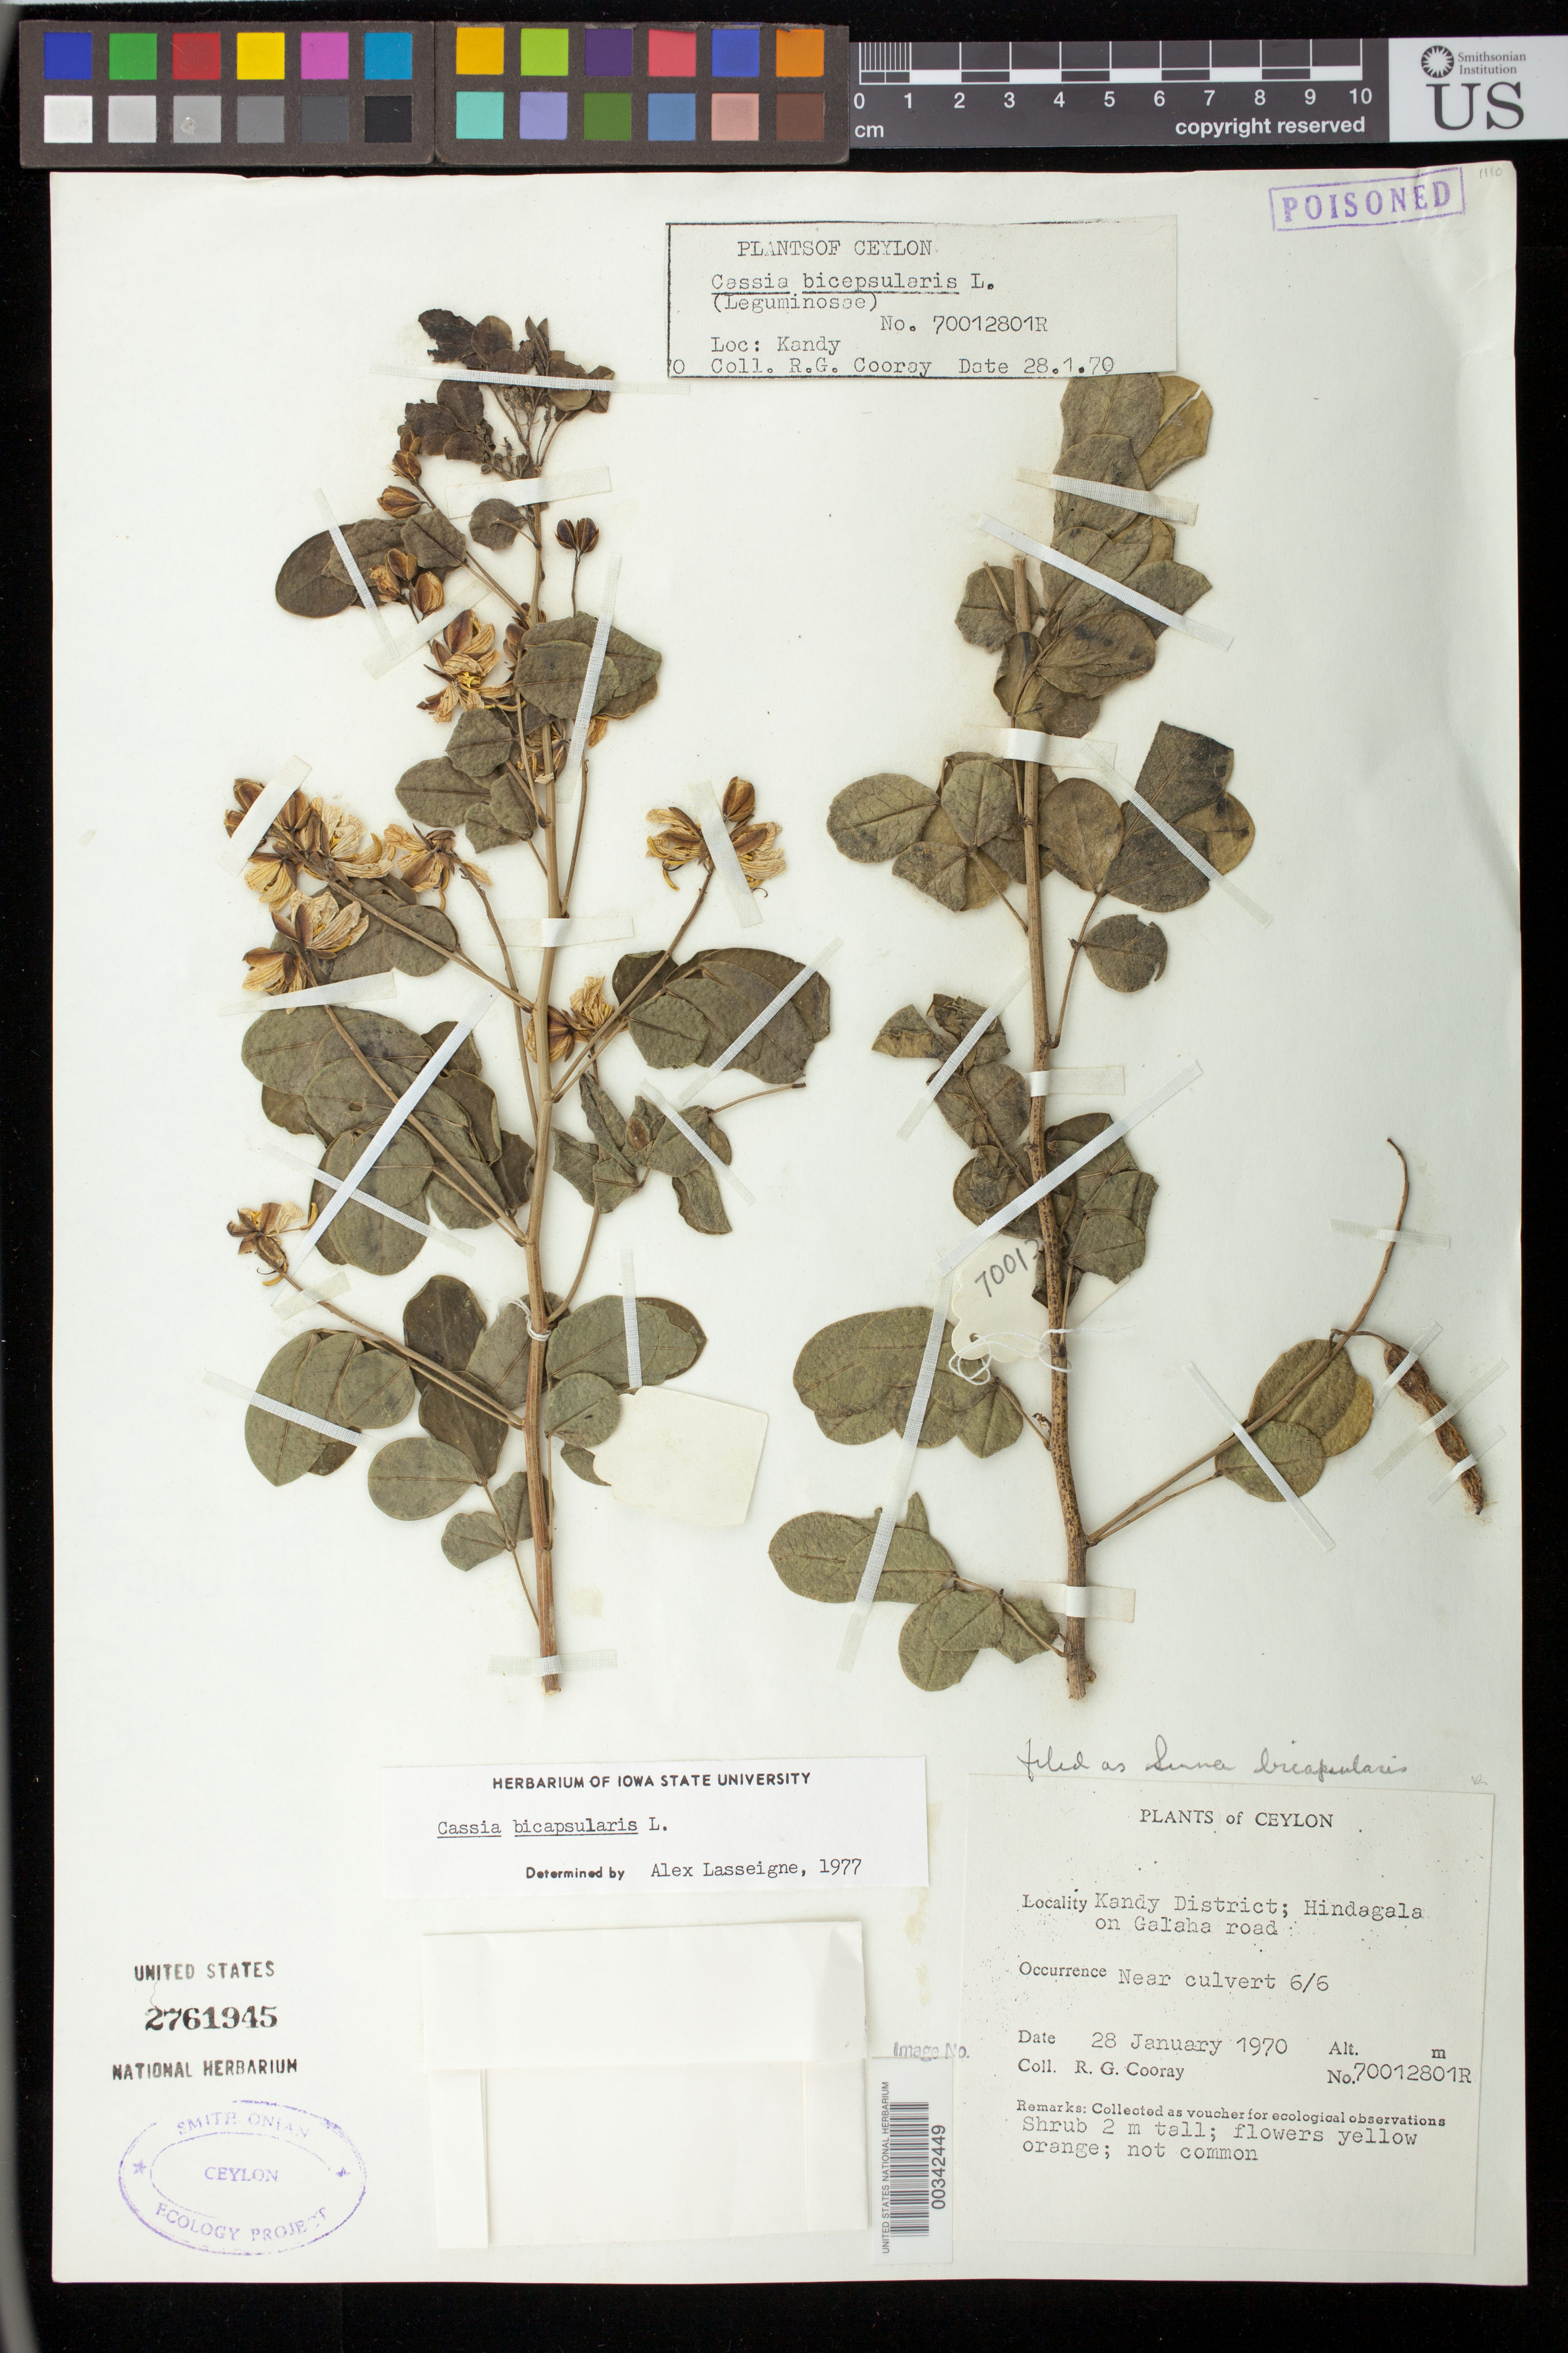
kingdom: Plantae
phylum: Tracheophyta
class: Magnoliopsida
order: Fabales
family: Fabaceae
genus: Senna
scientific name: Senna bicapsularis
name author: (L.) Roxb.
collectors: R. Cooray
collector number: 70012801r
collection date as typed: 28 Jan 1970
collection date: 1970-01-28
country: Sri Lanka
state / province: Central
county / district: Kandy Dist.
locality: Hindagala on galaha road, near culvert 6/6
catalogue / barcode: US 2761945